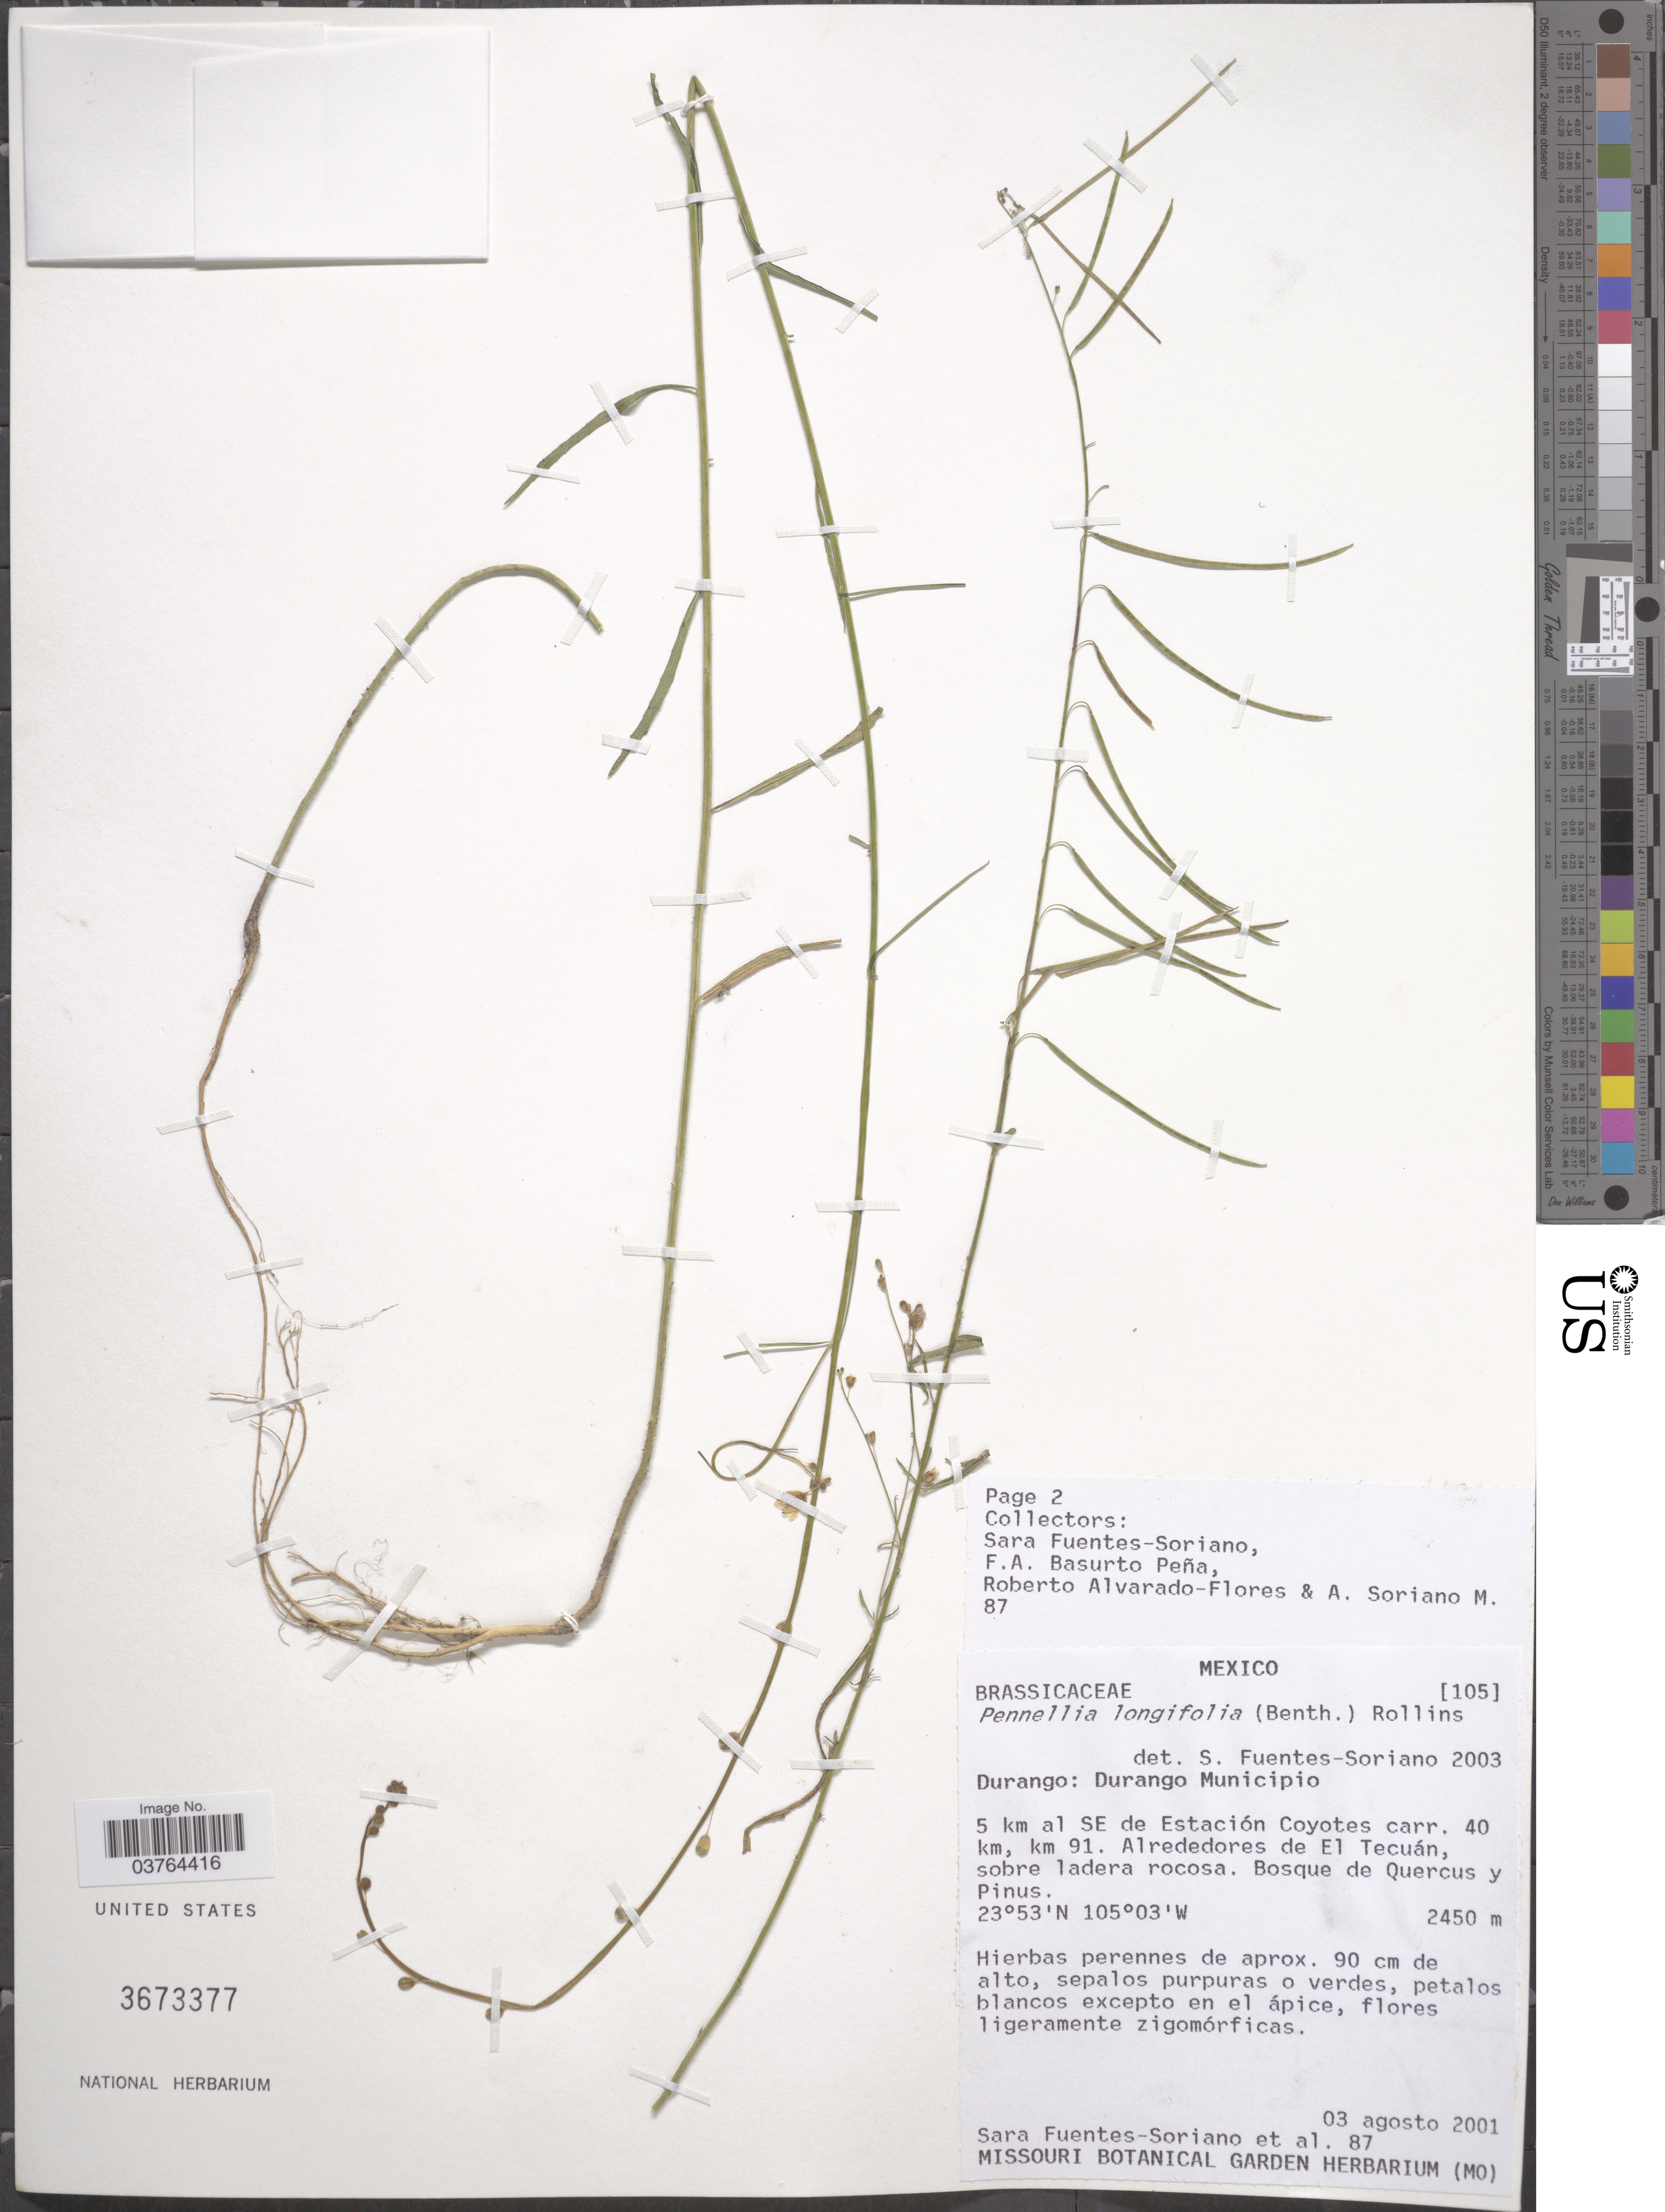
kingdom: Plantae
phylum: Tracheophyta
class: Magnoliopsida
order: Brassicales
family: Brassicaceae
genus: Pennellia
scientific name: Pennellia longifolia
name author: (Benth.) Rollins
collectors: S. Fuentes-Soriano, F. Basurto, R. Alvarado & A. Soriano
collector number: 87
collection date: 2001-08-03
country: Mexico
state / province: Durango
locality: Durango Municipio. 5 km al SE de Estación Coyotes carr. 40 km, km 91. Alrededores de El Tecuán, sobre ladera rocosa.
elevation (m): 2450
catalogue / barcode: US 3673377